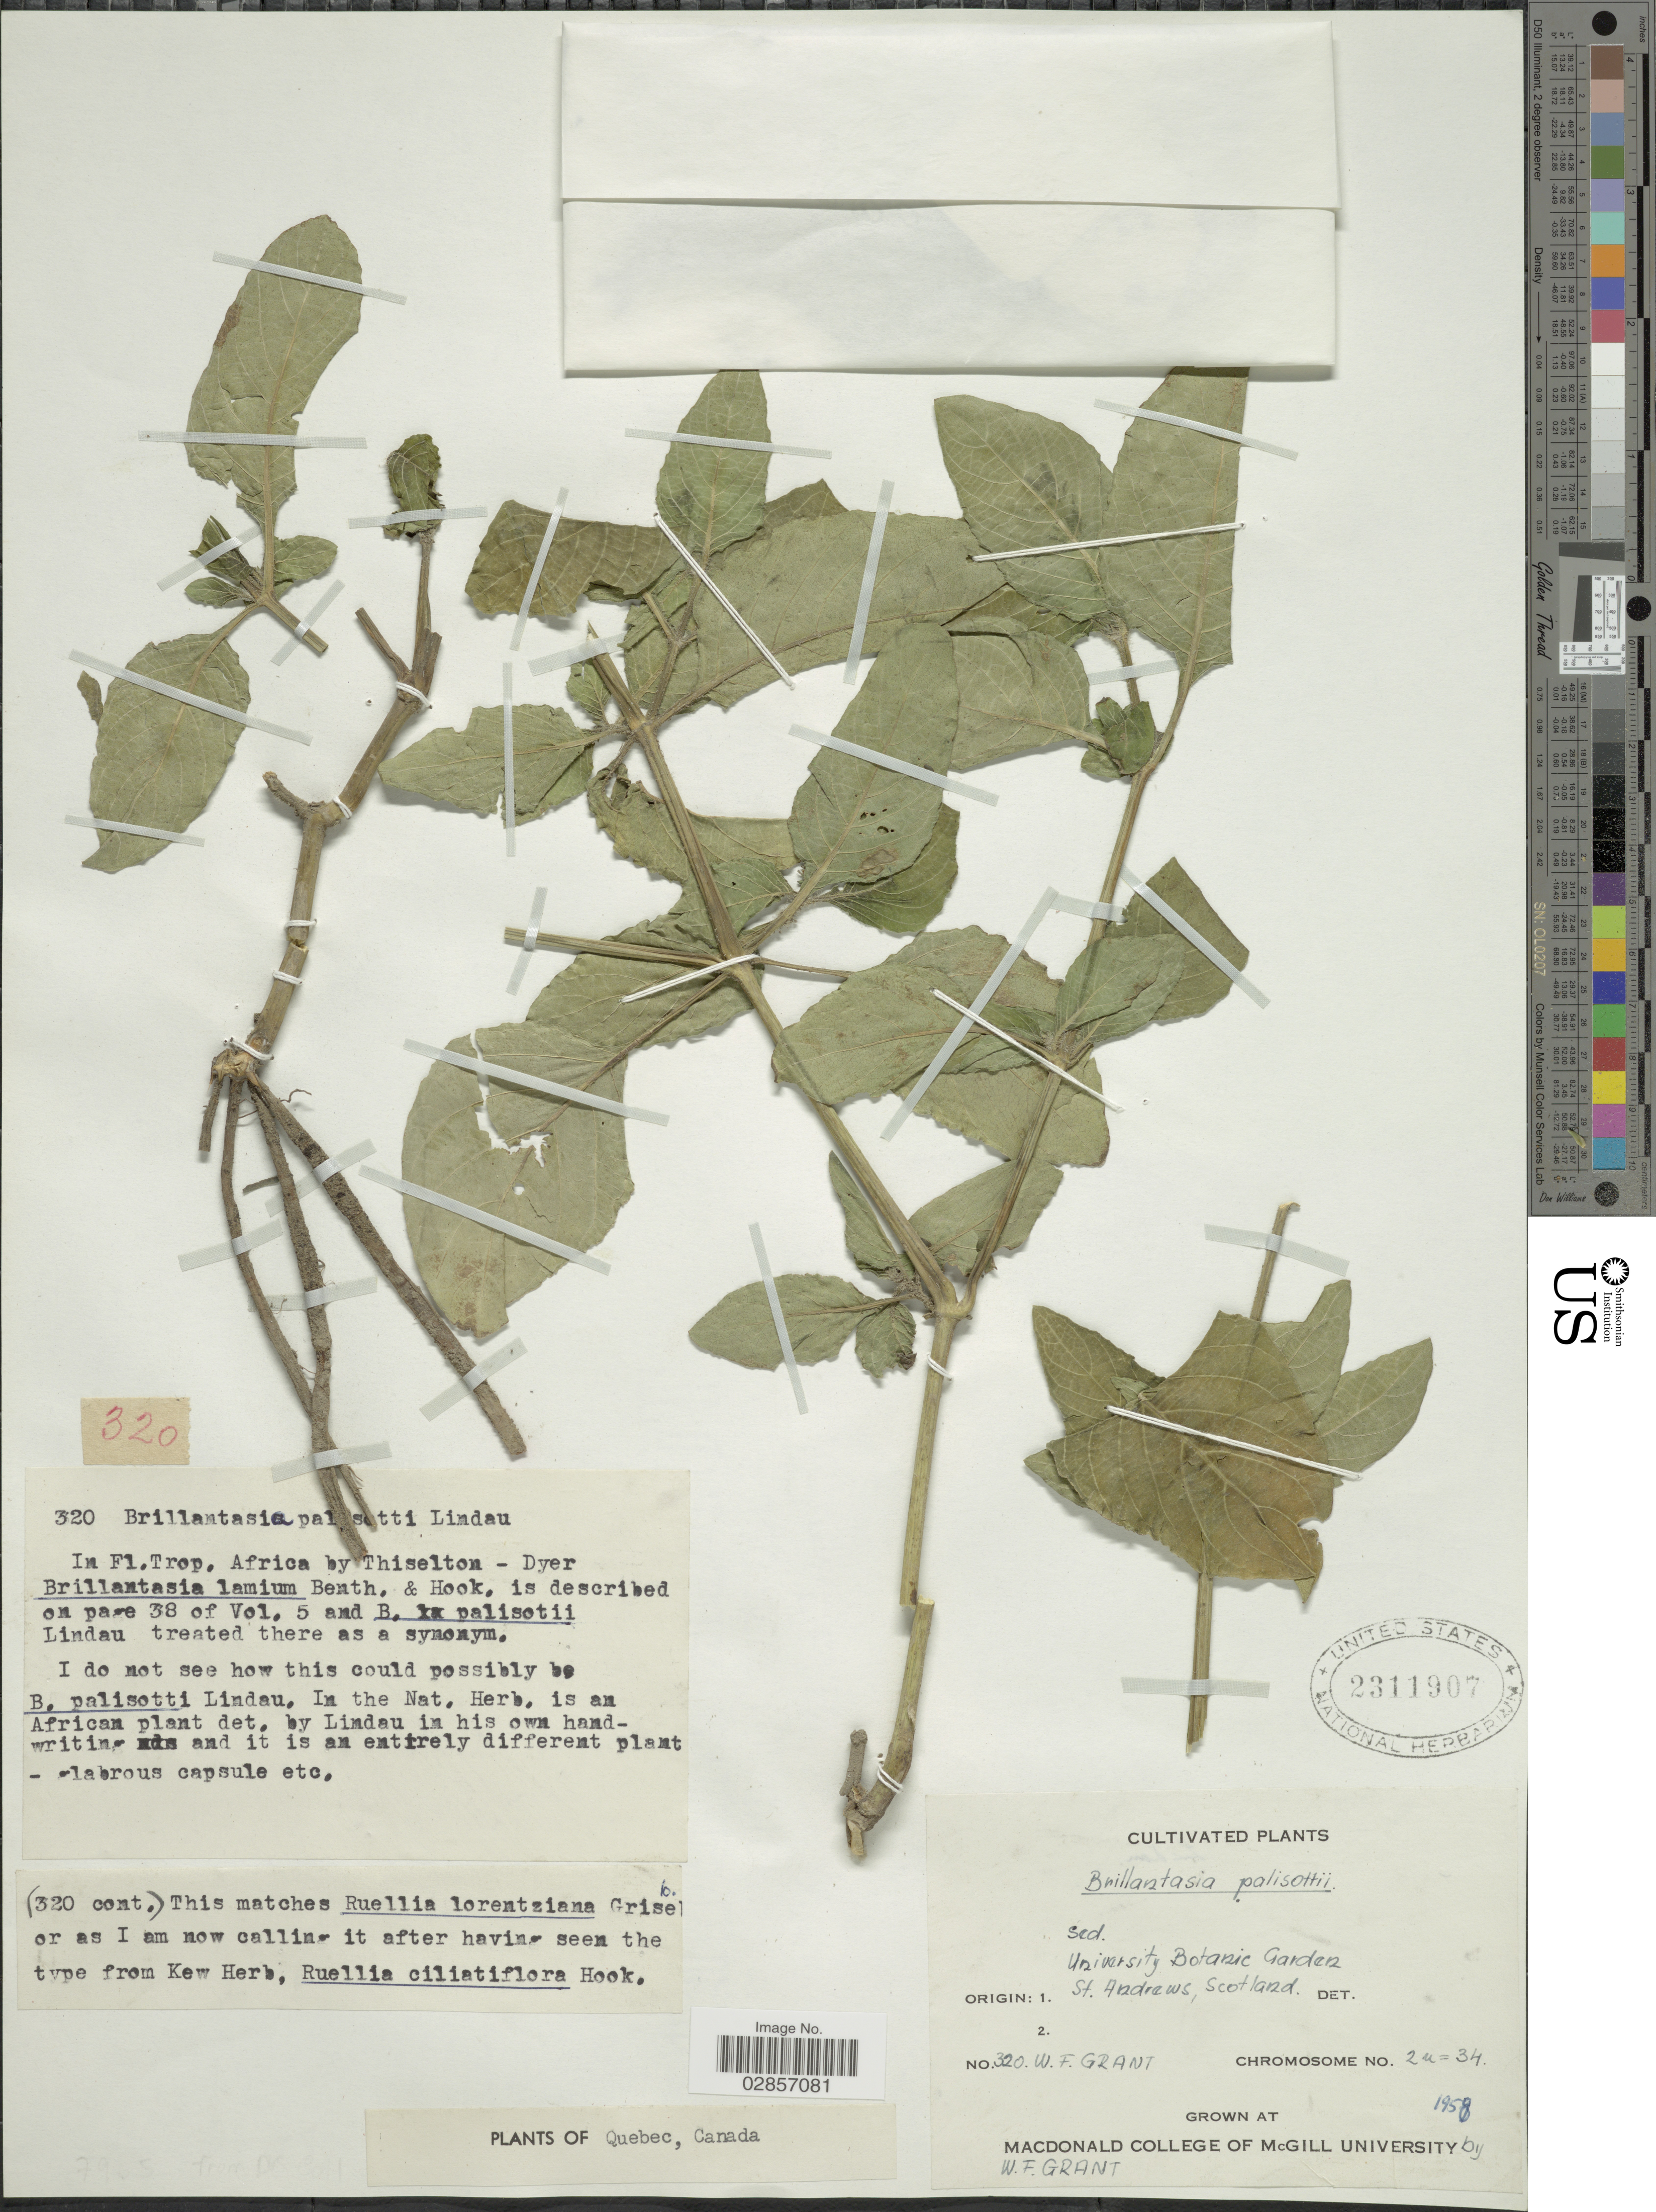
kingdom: Plantae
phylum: Tracheophyta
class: Magnoliopsida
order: Lamiales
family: Acanthaceae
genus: Ruellia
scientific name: Ruellia ciliatiflora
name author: Hook.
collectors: W. Grant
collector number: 320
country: Canada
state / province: Quebec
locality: Macdonald College of McGill University.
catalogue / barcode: US 2311907